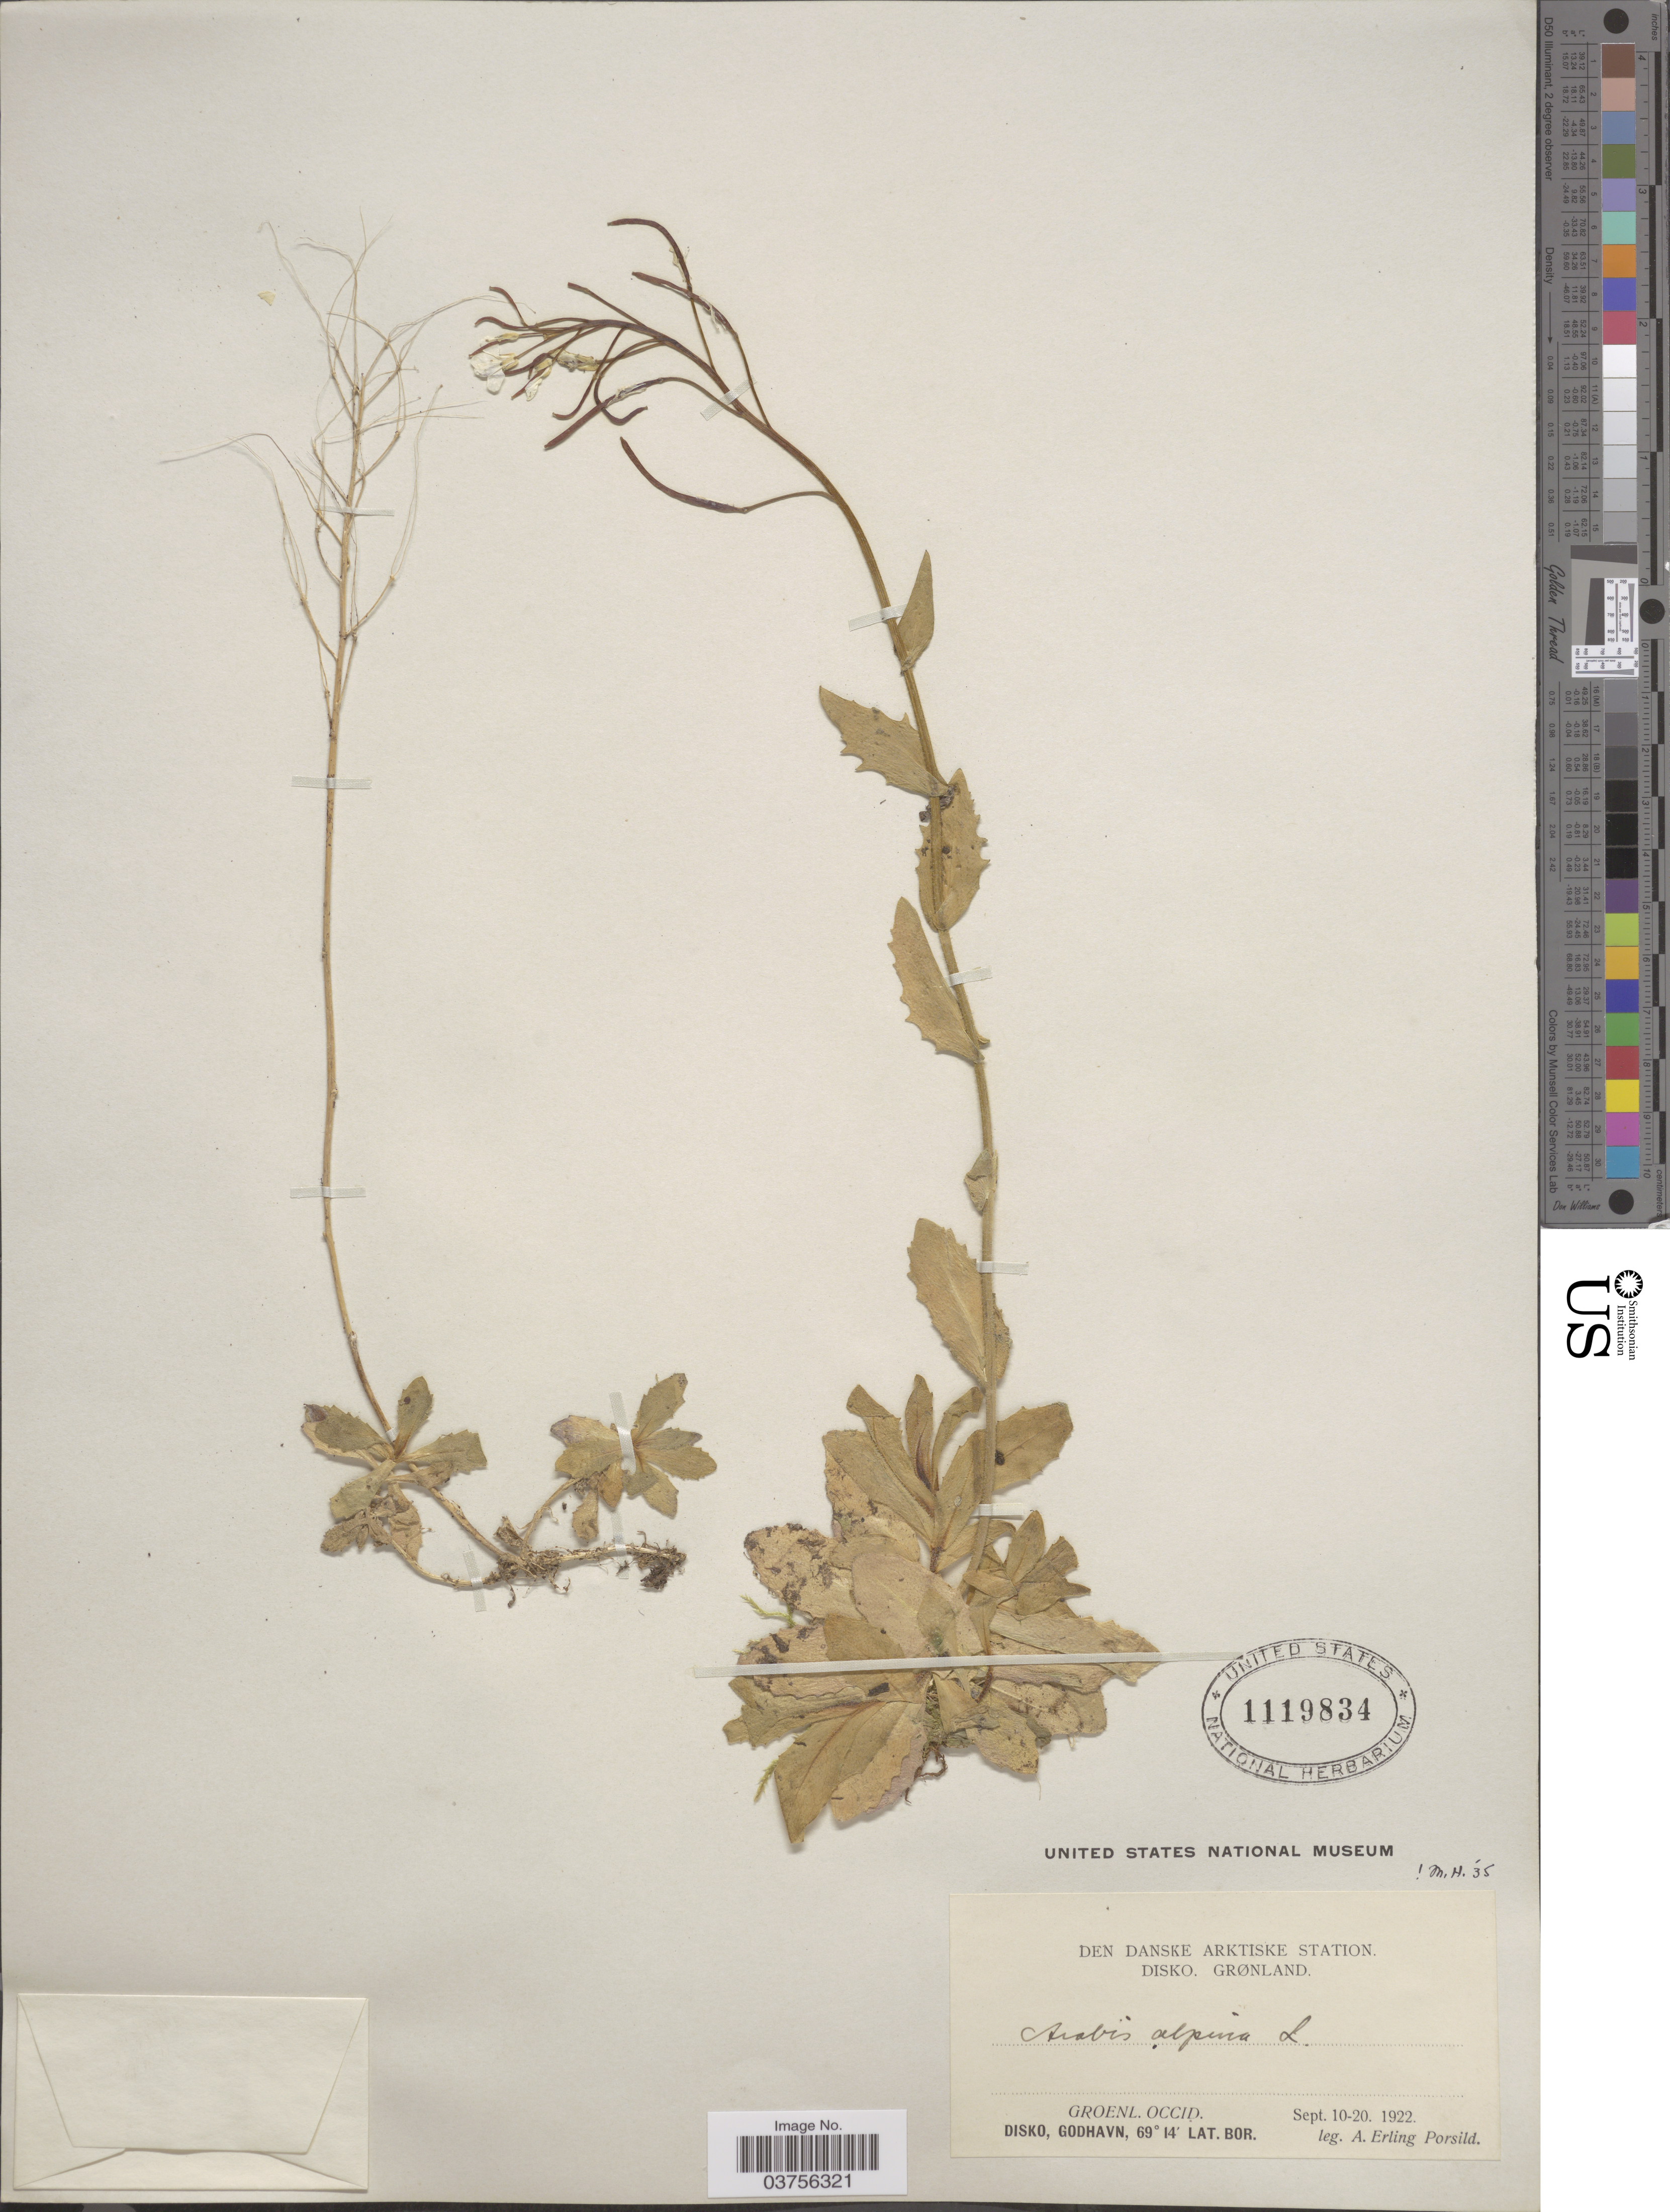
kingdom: Plantae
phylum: Tracheophyta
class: Magnoliopsida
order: Brassicales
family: Brassicaceae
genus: Arabis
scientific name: Arabis alpina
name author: L.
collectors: A. E. Porsild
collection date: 1922-09-10/1922-09-20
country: Greenland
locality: Den Danske Arktiske Station. Disko. Groenl. Occid. Disko, Godhavn.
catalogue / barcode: US 1119834